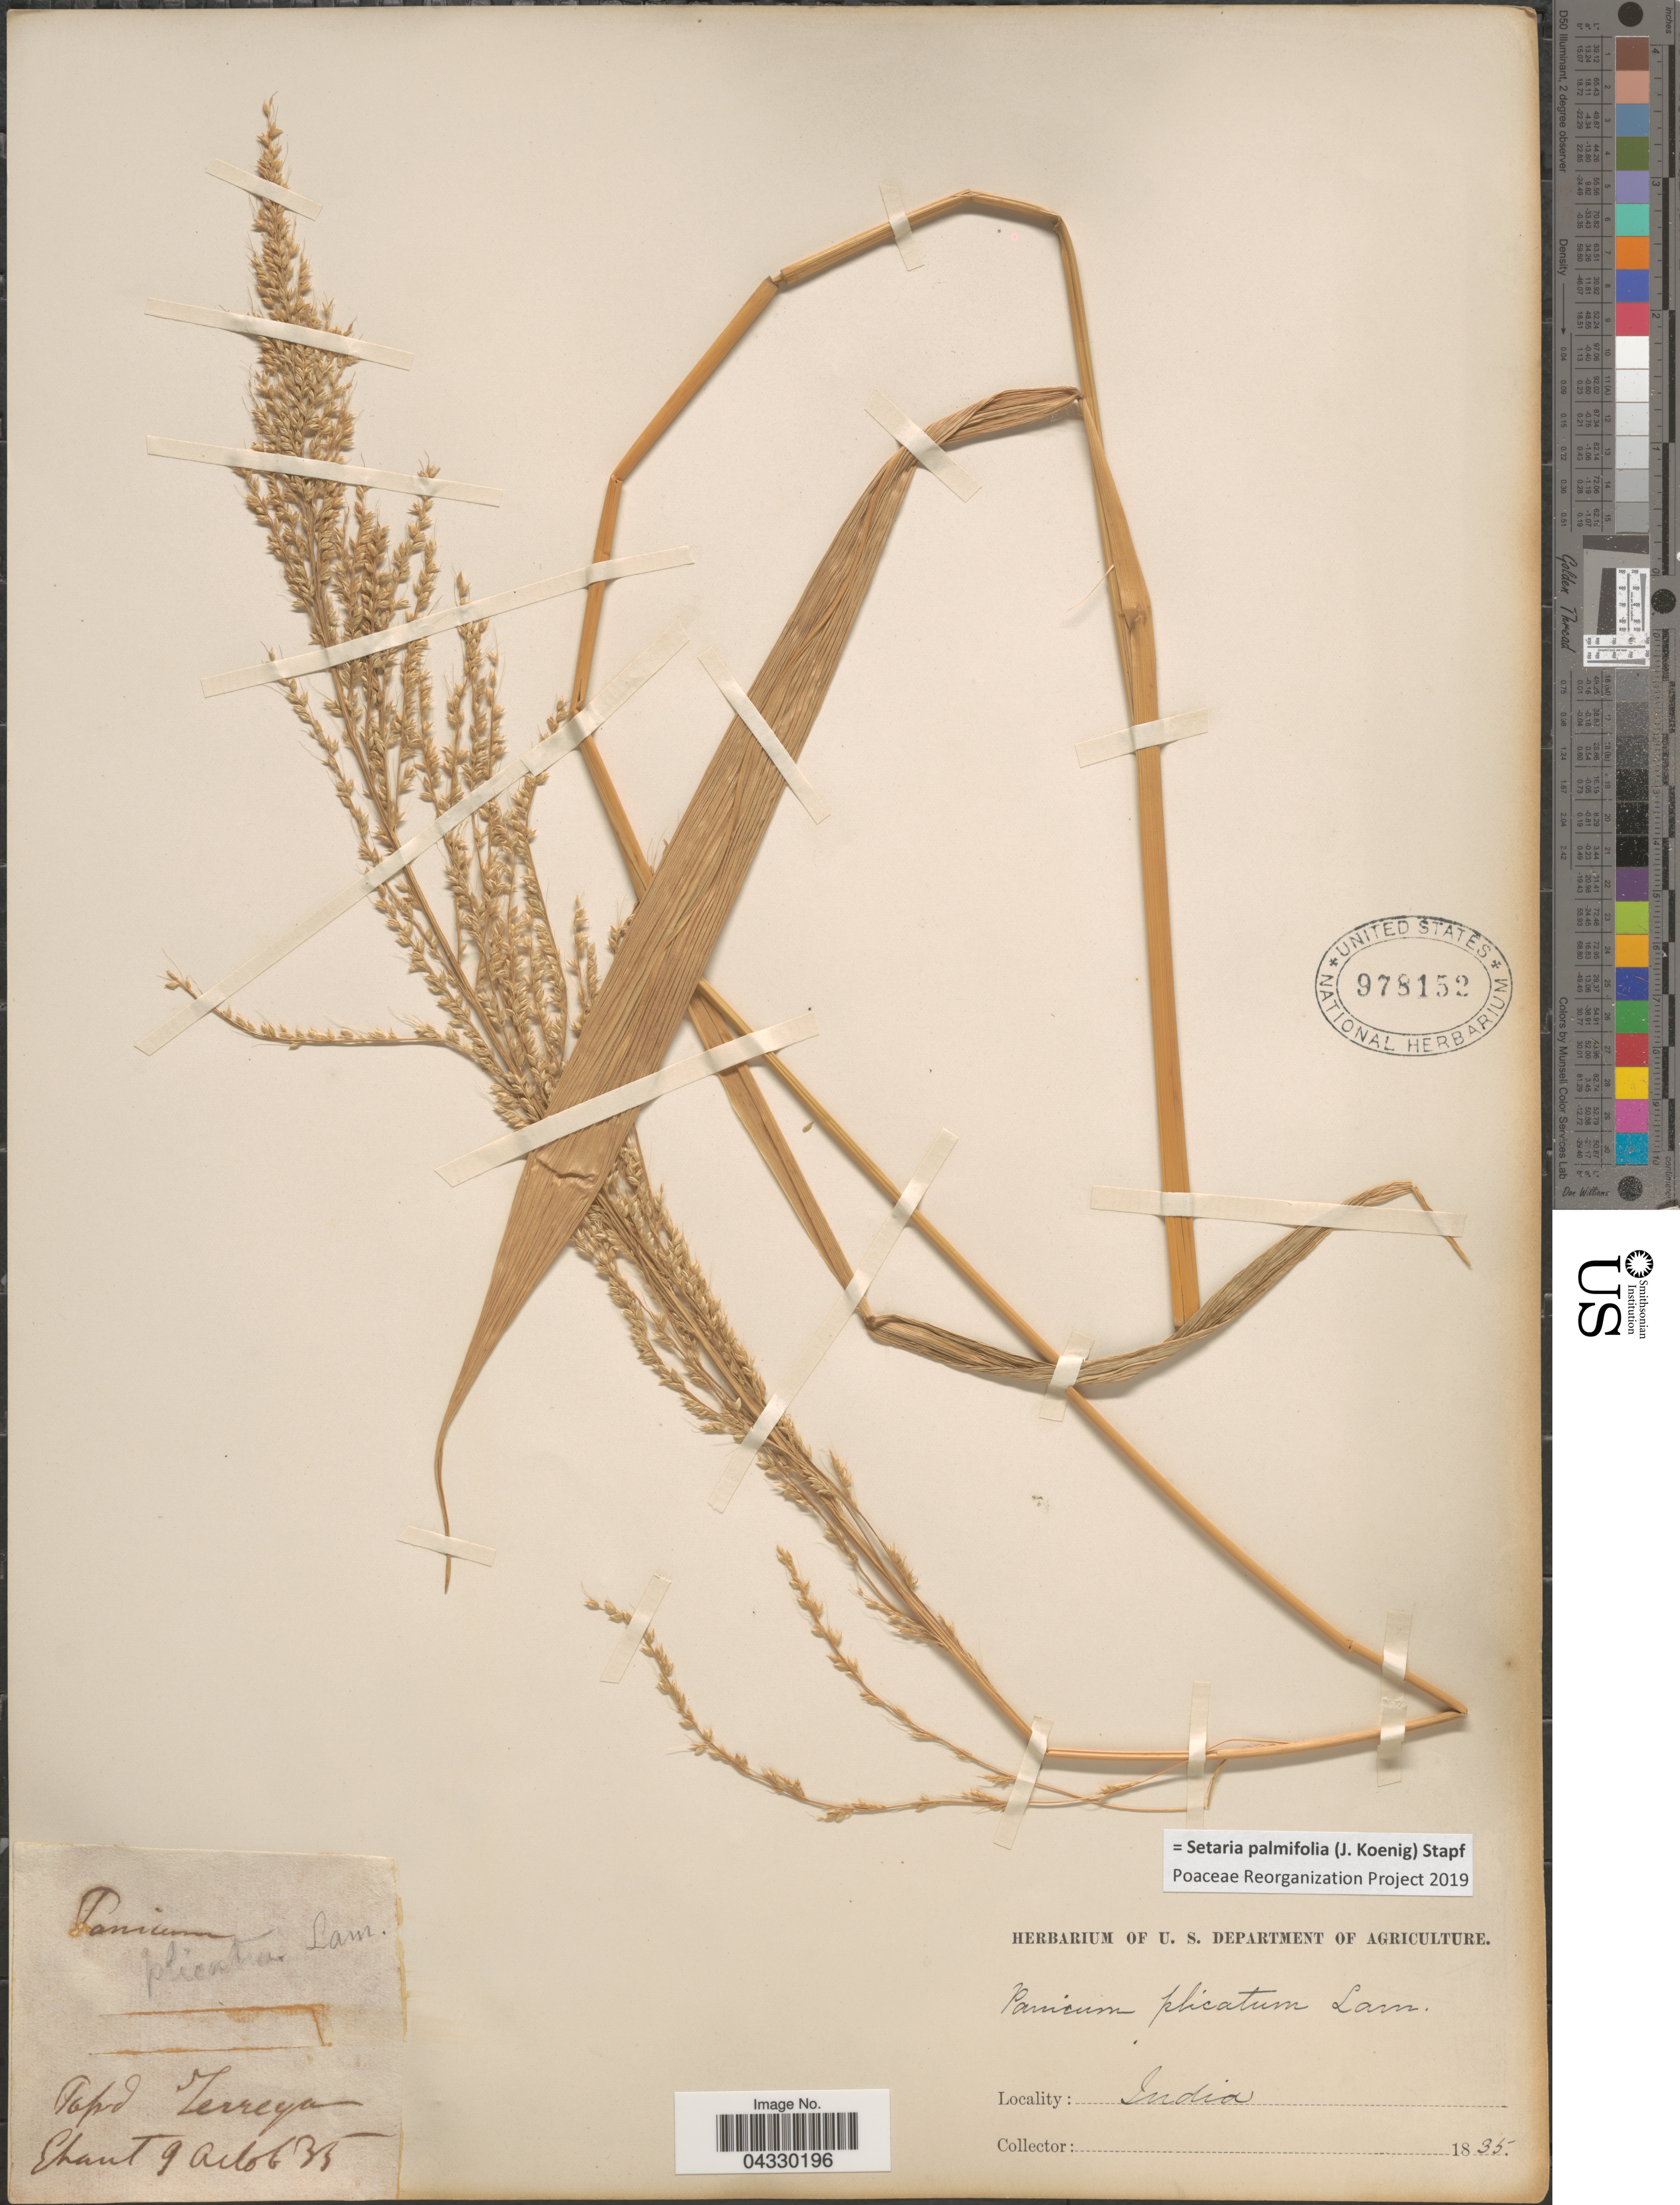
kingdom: Plantae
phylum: Tracheophyta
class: Liliopsida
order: Poales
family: Poaceae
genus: Setaria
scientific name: Setaria palmifolia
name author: (J. Koenig) Stapf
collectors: Ehart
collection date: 1835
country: India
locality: Popd Terreya. [interpreted]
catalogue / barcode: US 978152